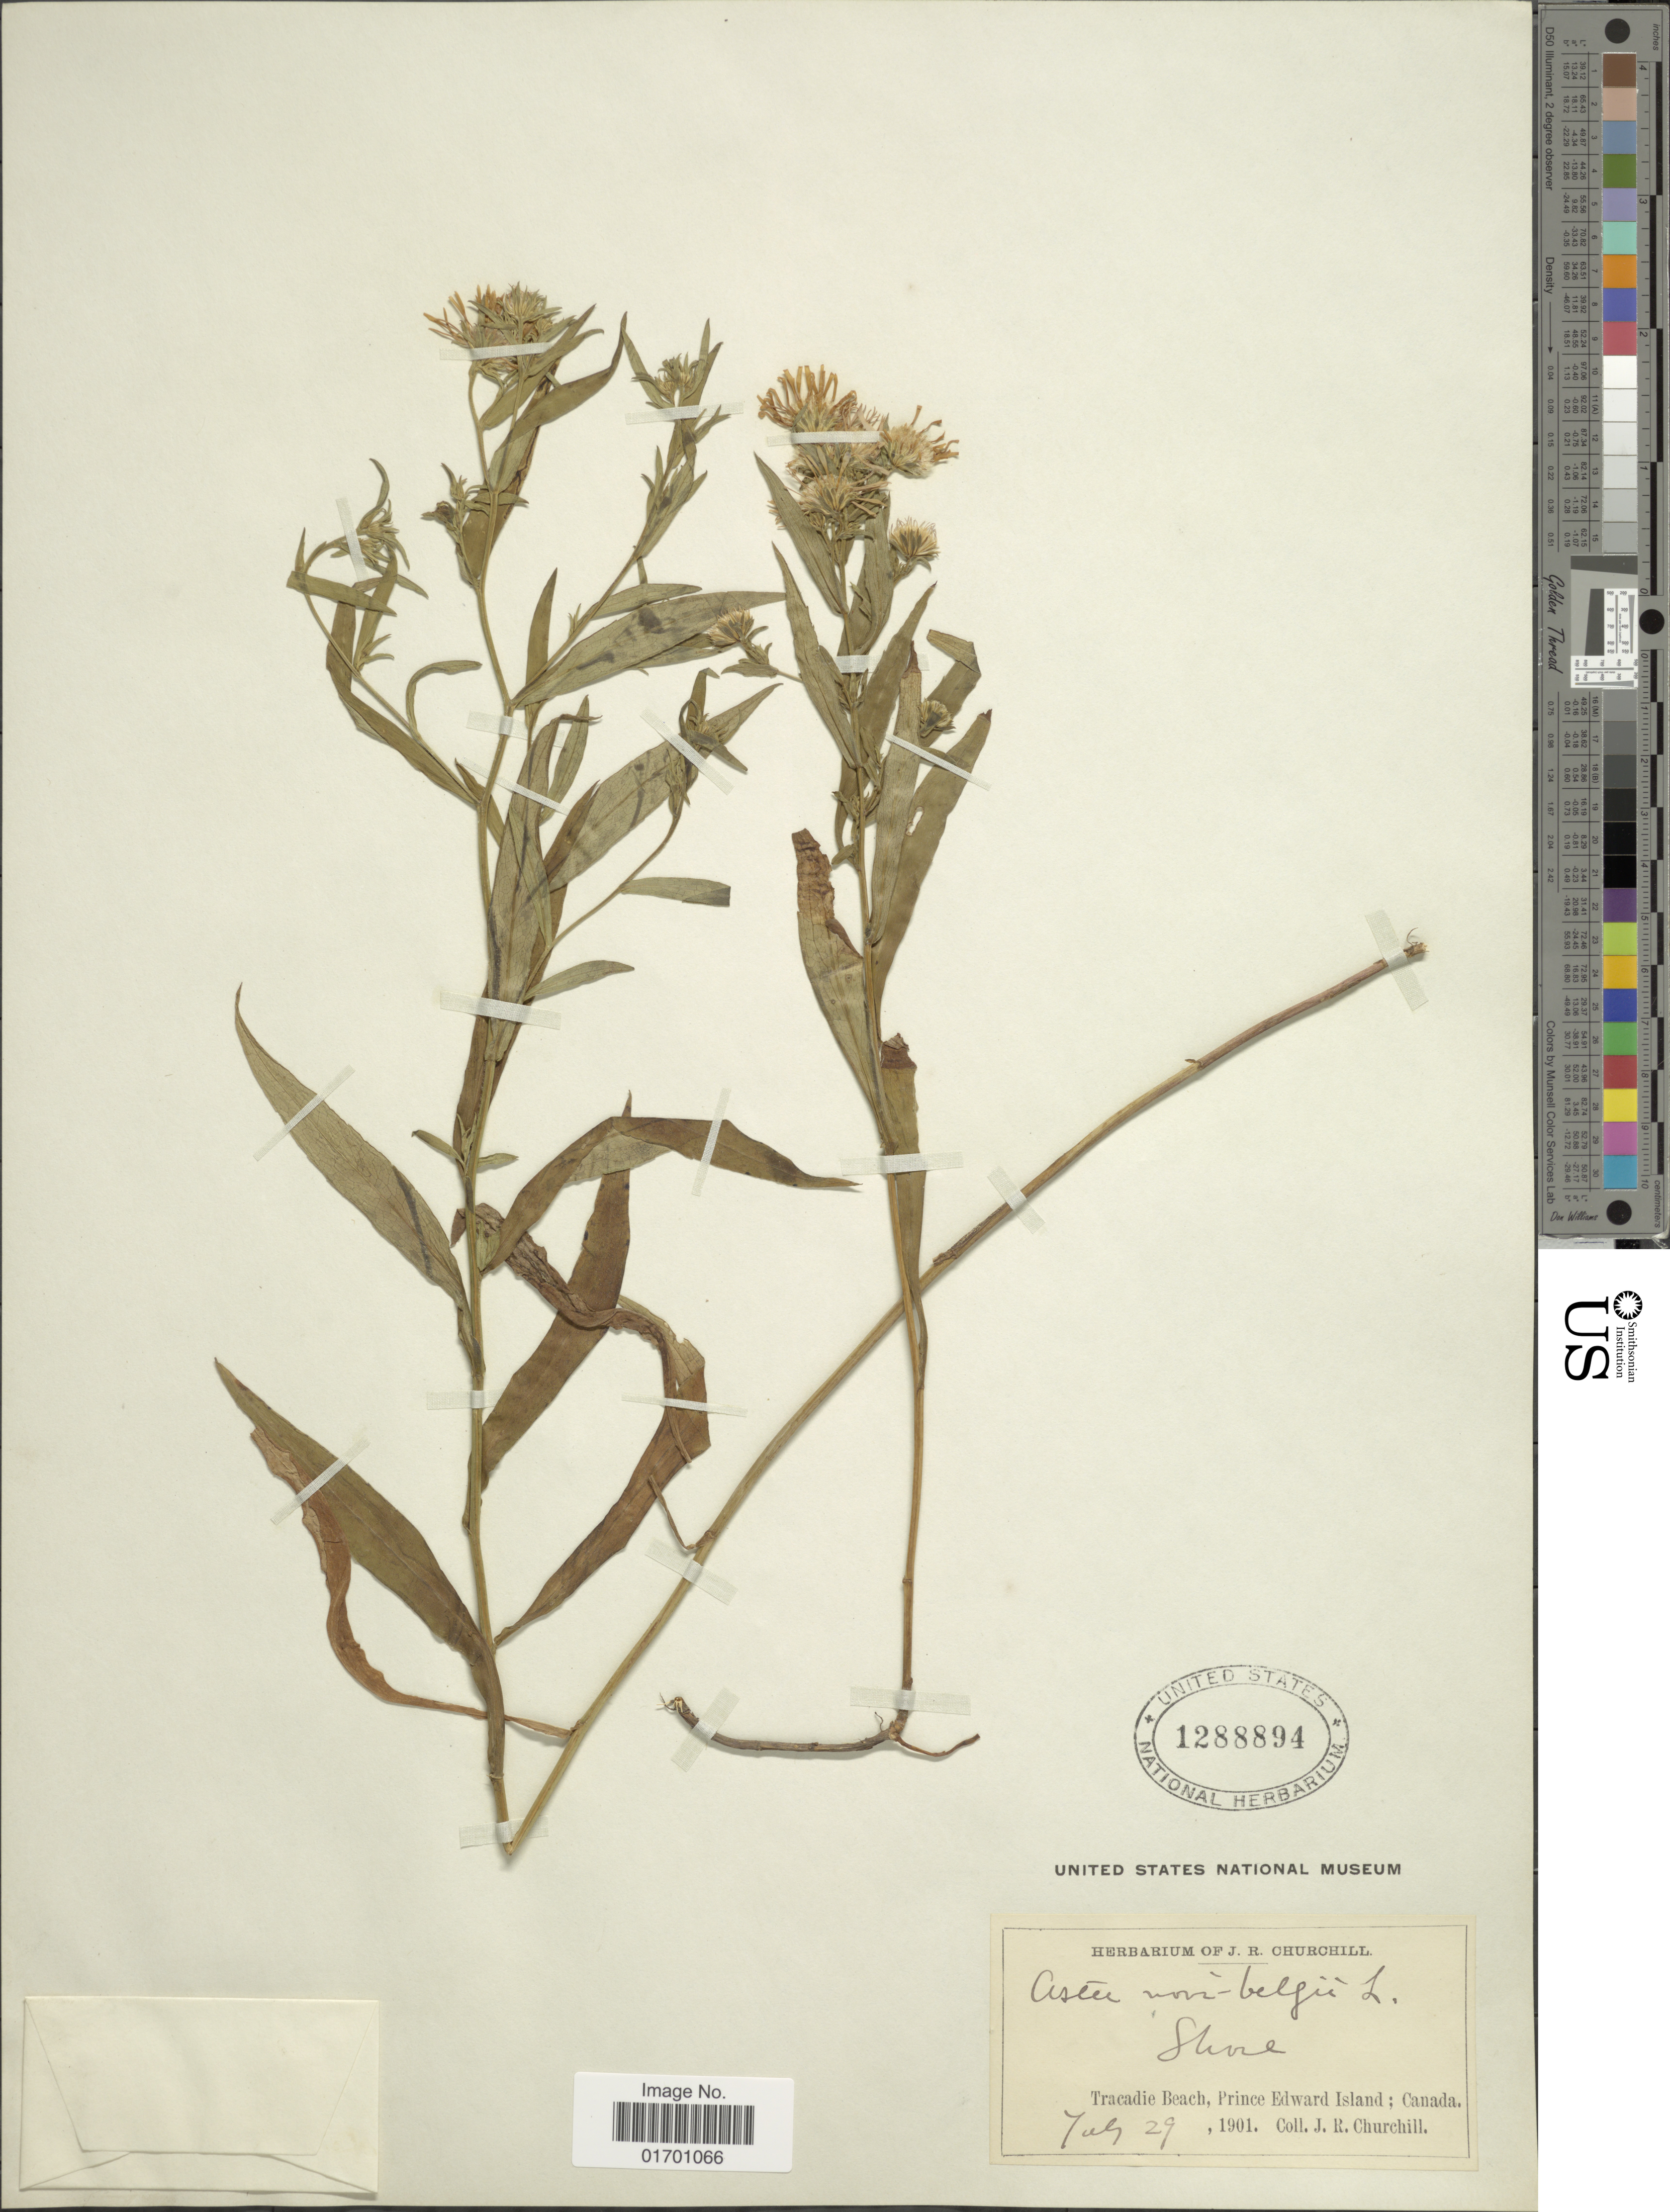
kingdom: Plantae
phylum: Tracheophyta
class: Magnoliopsida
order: Asterales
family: Asteraceae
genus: Symphyotrichum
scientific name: Symphyotrichum novi-belgii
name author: (L.) G.L. Nesom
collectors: J. Churchill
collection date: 1901-07-29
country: Canada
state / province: Prince Edward Island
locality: Tracadie Beach.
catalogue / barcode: US 1288894